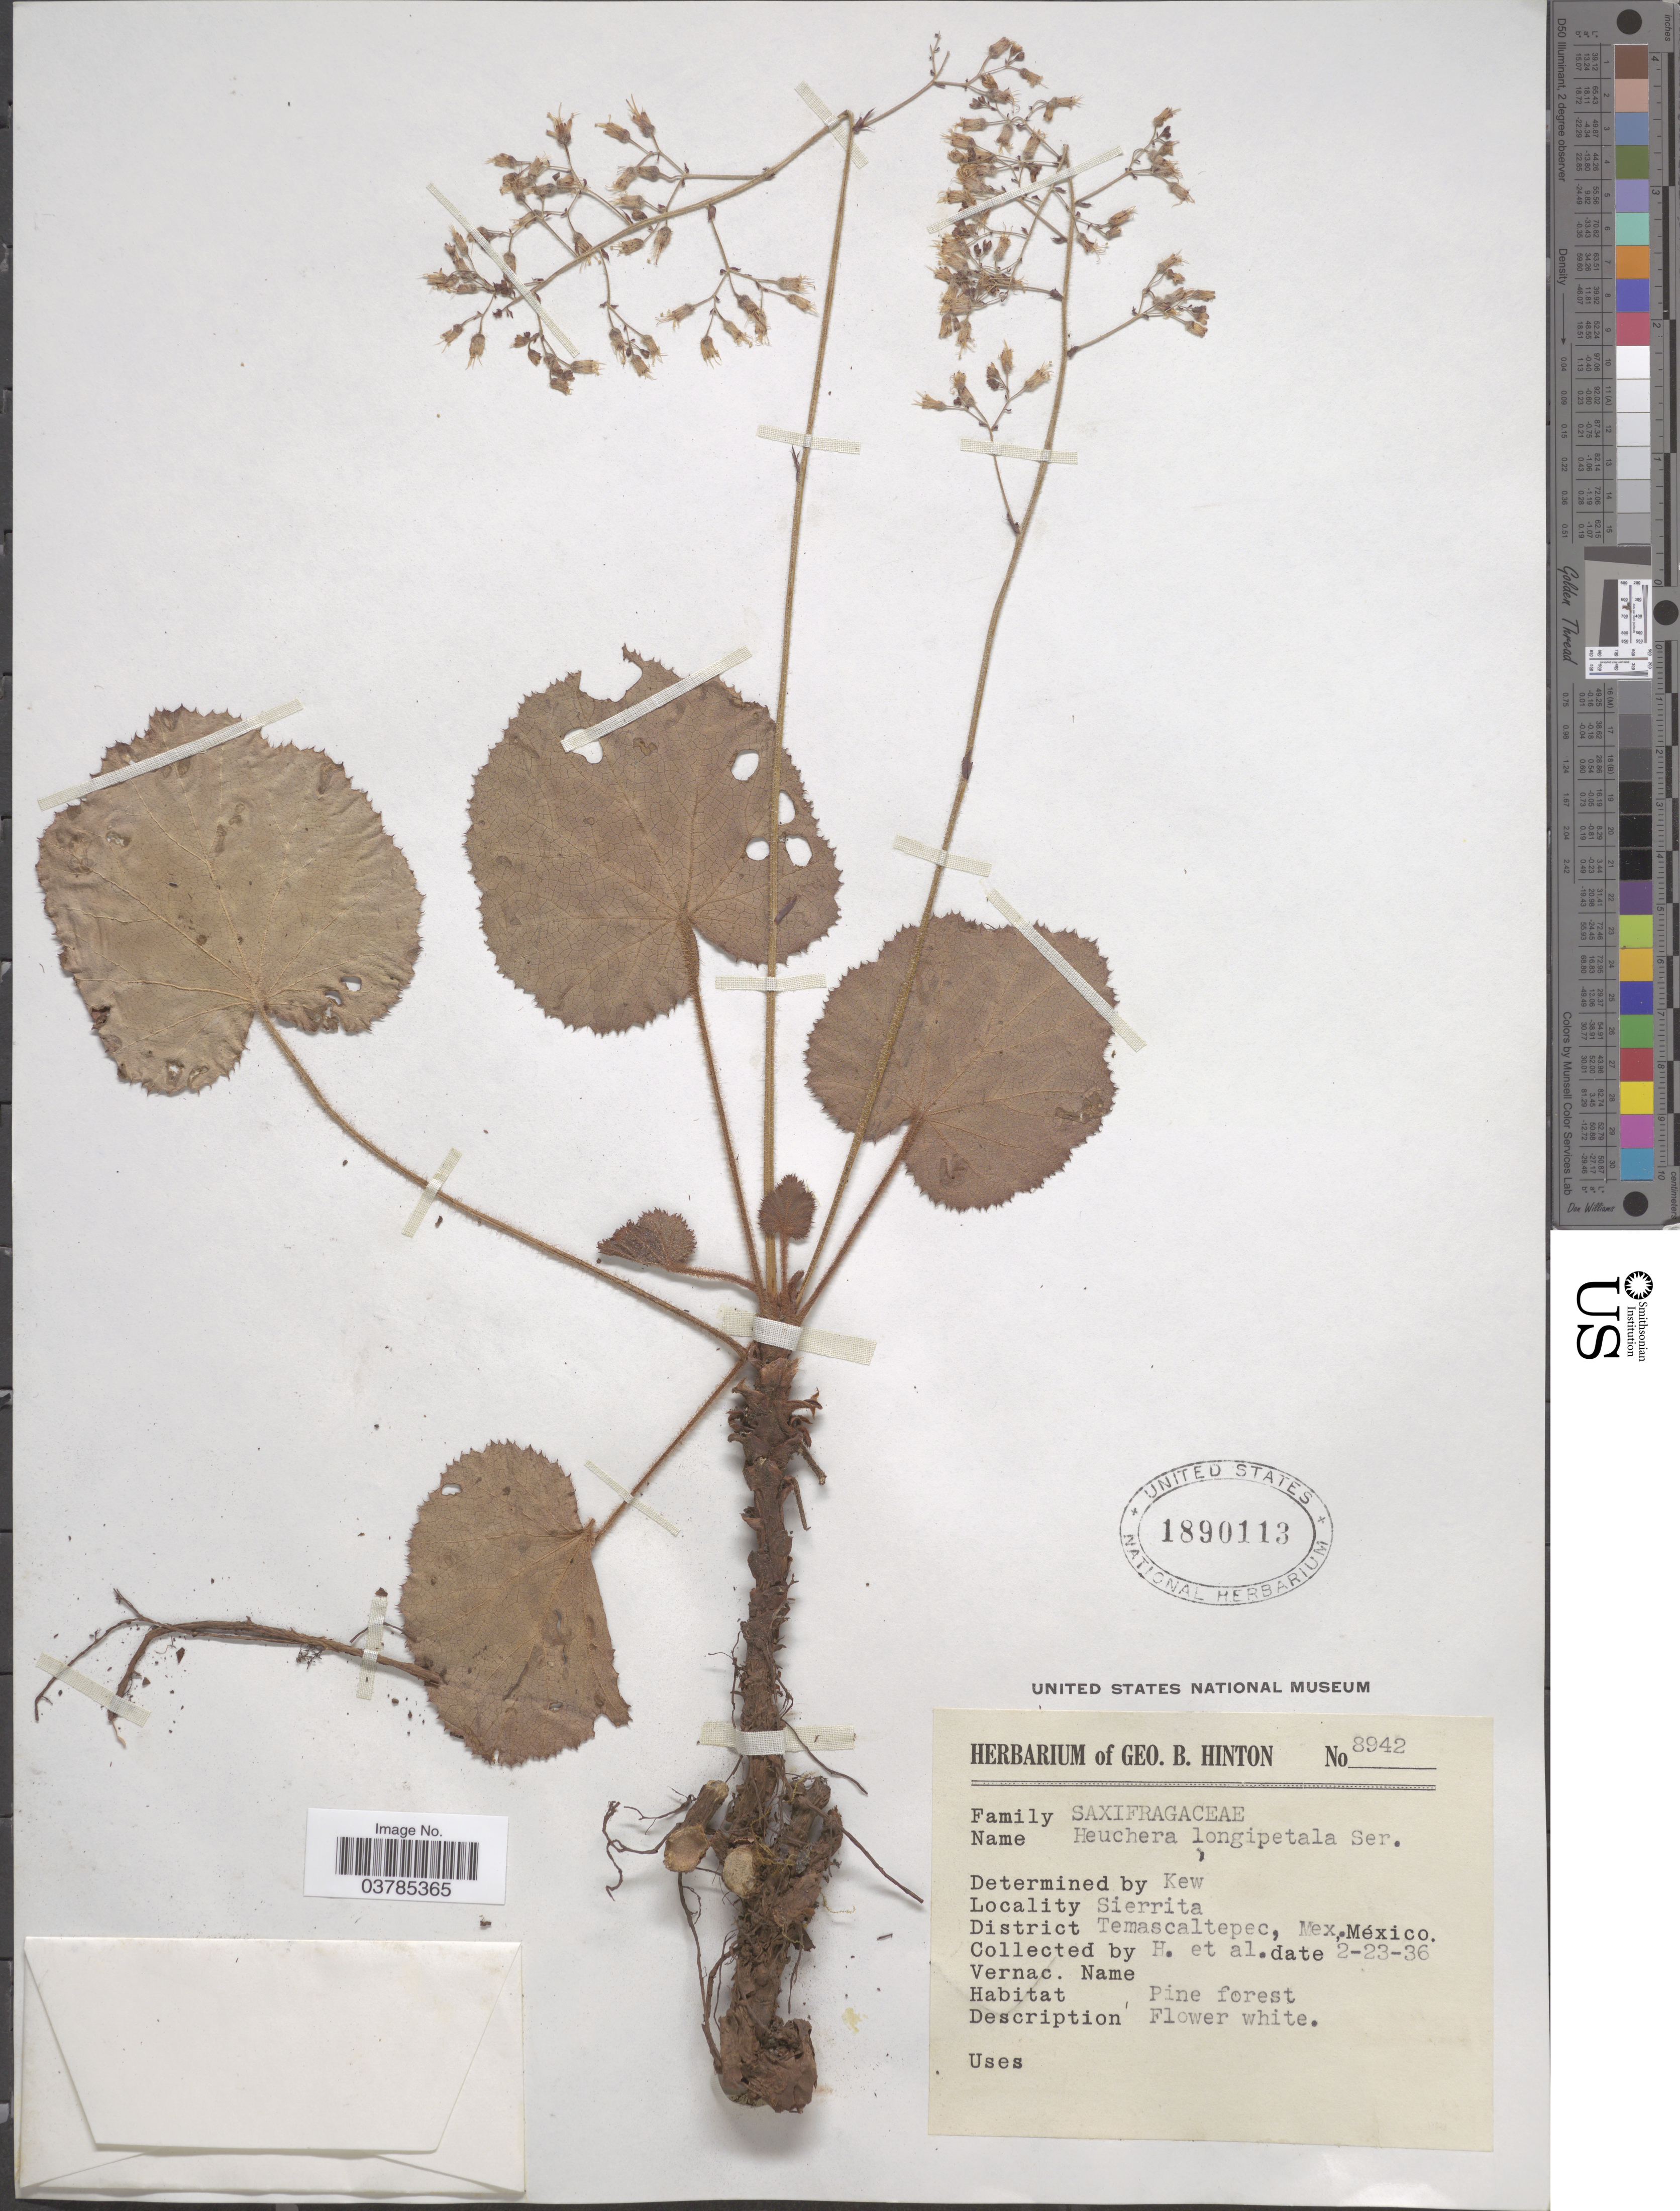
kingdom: Plantae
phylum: Tracheophyta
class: Magnoliopsida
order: Saxifragales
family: Saxifragaceae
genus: Heuchera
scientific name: Heuchera hemsleyana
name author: Rosend. et al.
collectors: G. B. Hinton & et al.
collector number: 8942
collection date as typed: Transcribed d/m/y: 23/2/36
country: Mexico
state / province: México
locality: Sierrita. District Temascaltepec.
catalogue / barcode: US 1890113